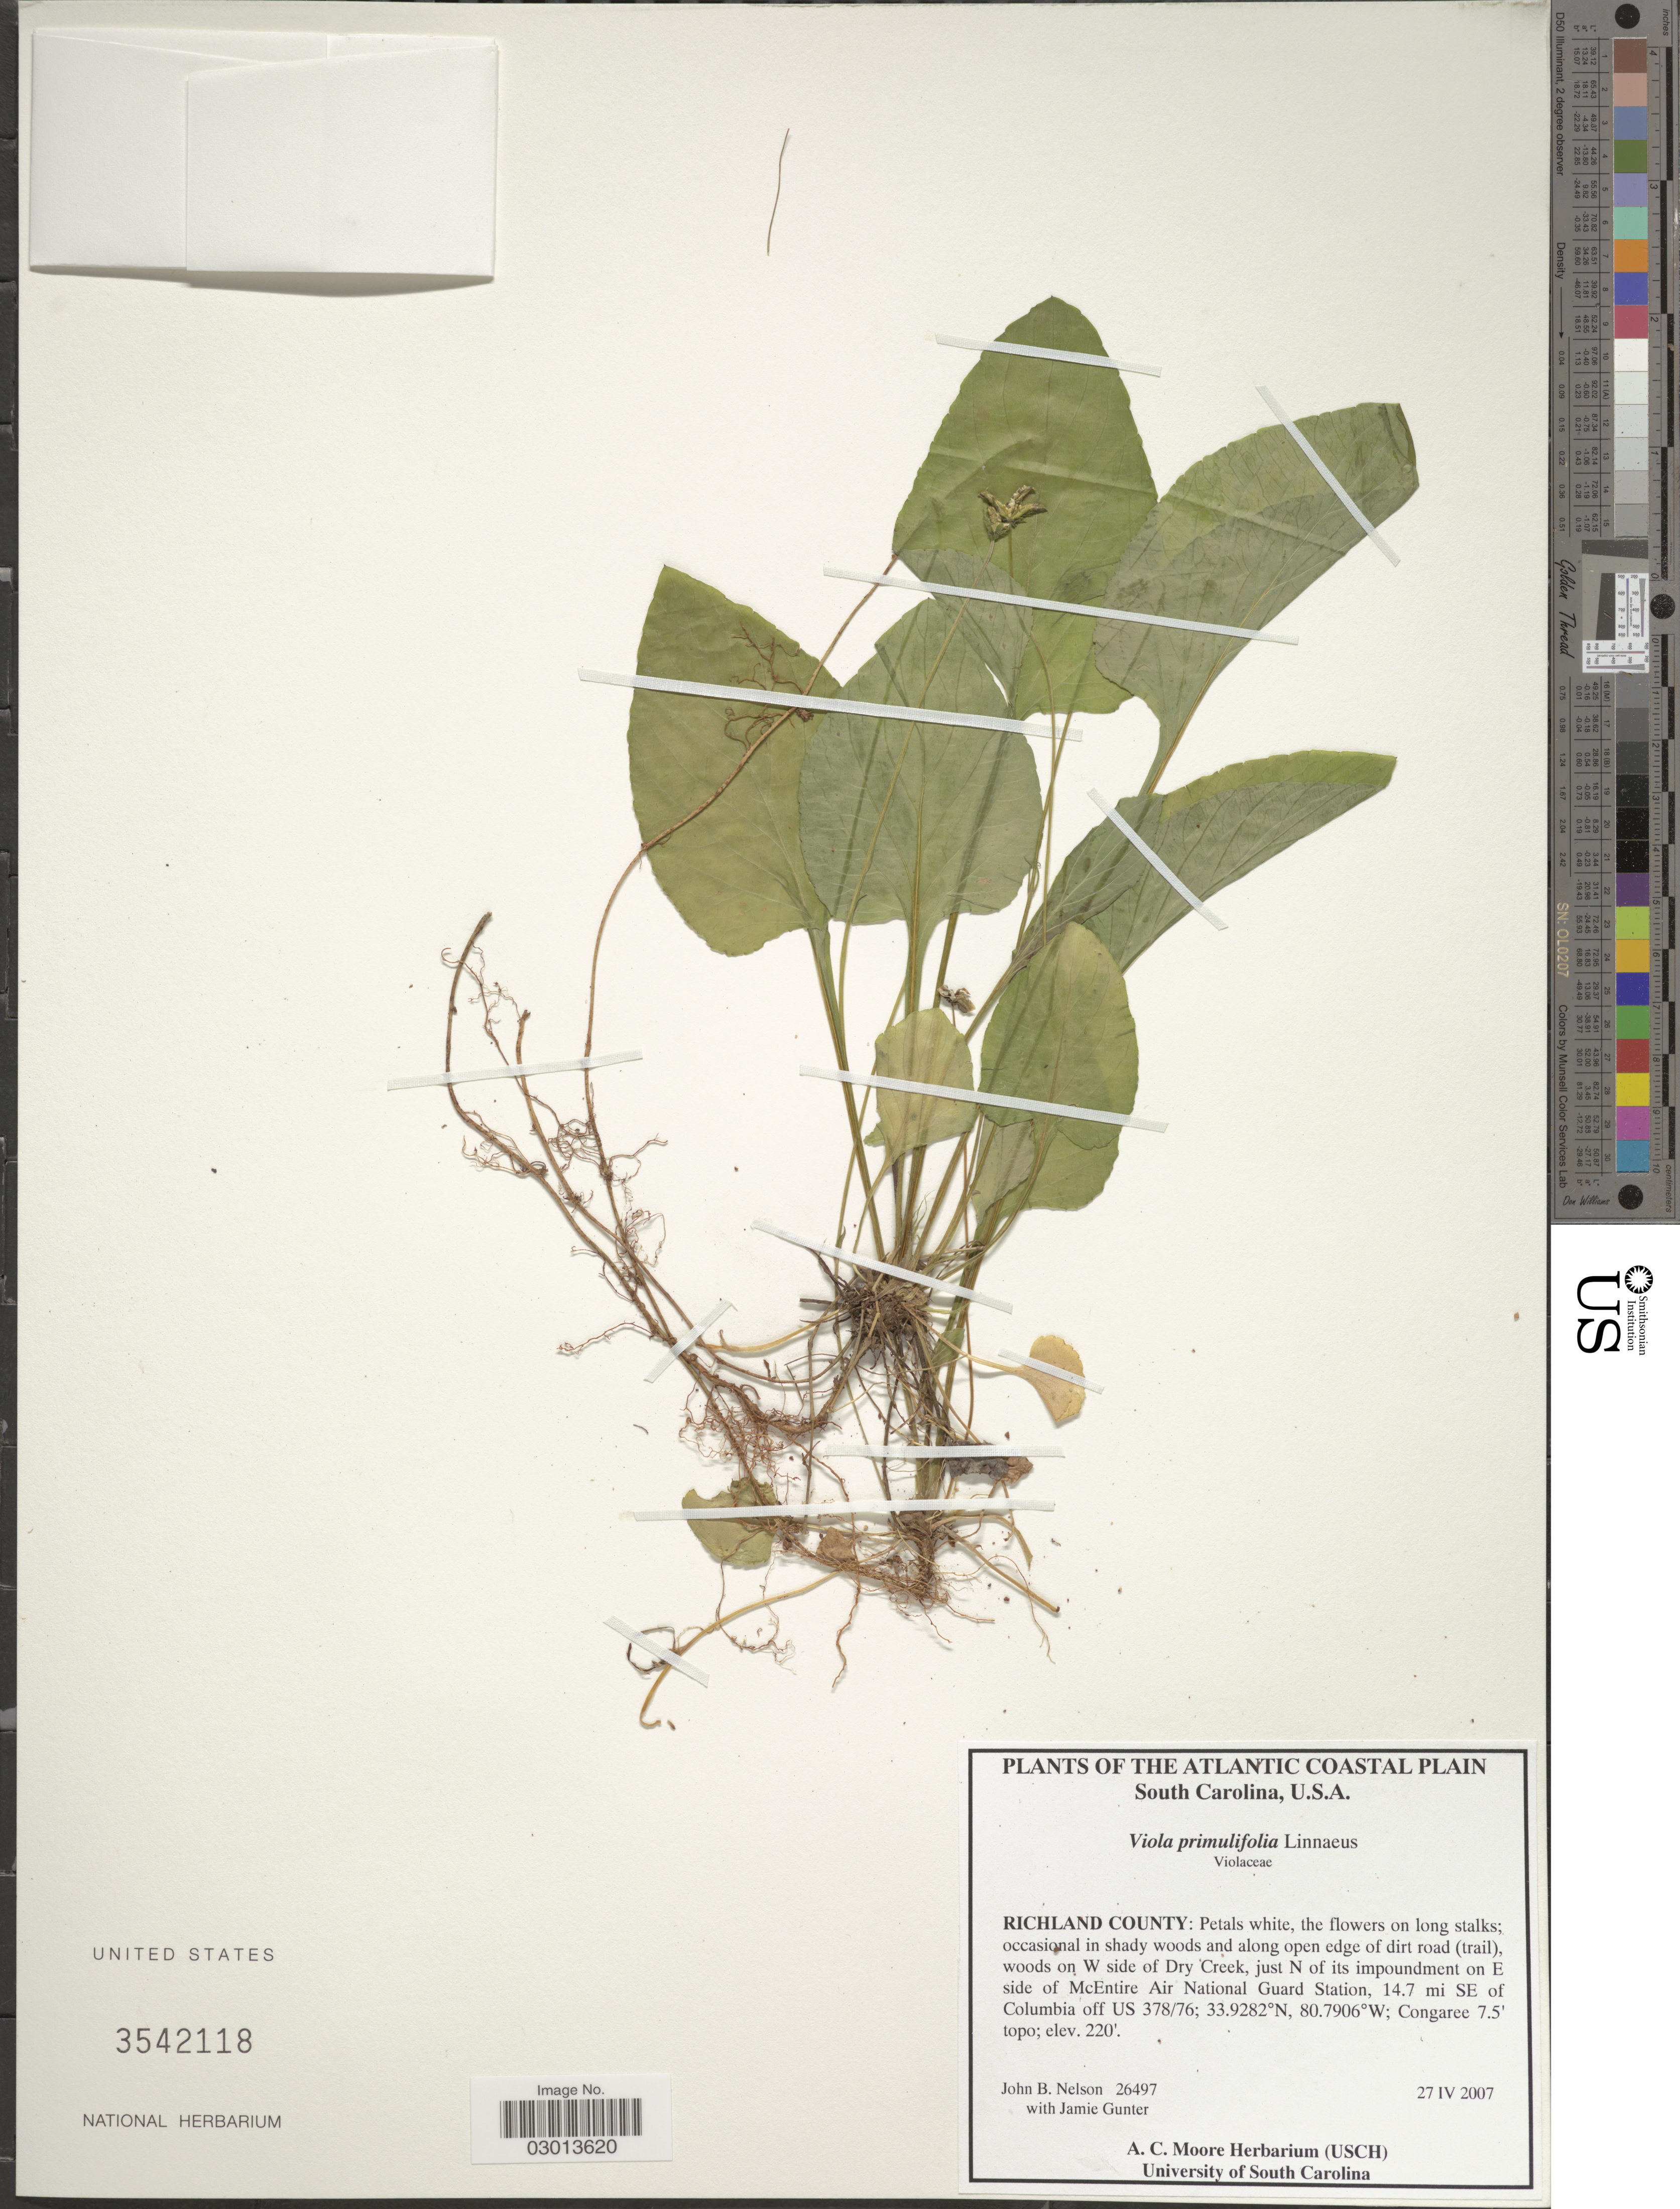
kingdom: Plantae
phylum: Tracheophyta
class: Magnoliopsida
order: Malpighiales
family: Violaceae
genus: Viola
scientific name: Viola primulifolia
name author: L.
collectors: J. Nelson & J. Gunter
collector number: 26497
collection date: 2007-04-27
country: United States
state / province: South Carolina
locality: The Atlantic Coastal Plain. U.S.A. Richland County: along open edge of dirt road (trail), woods on W side of Dry Creek, just N of its impoundment on E side of McEntire Air National Guard Station, 14.7 mi SE of Columbia off US 378/76.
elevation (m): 67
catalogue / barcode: US 3542118